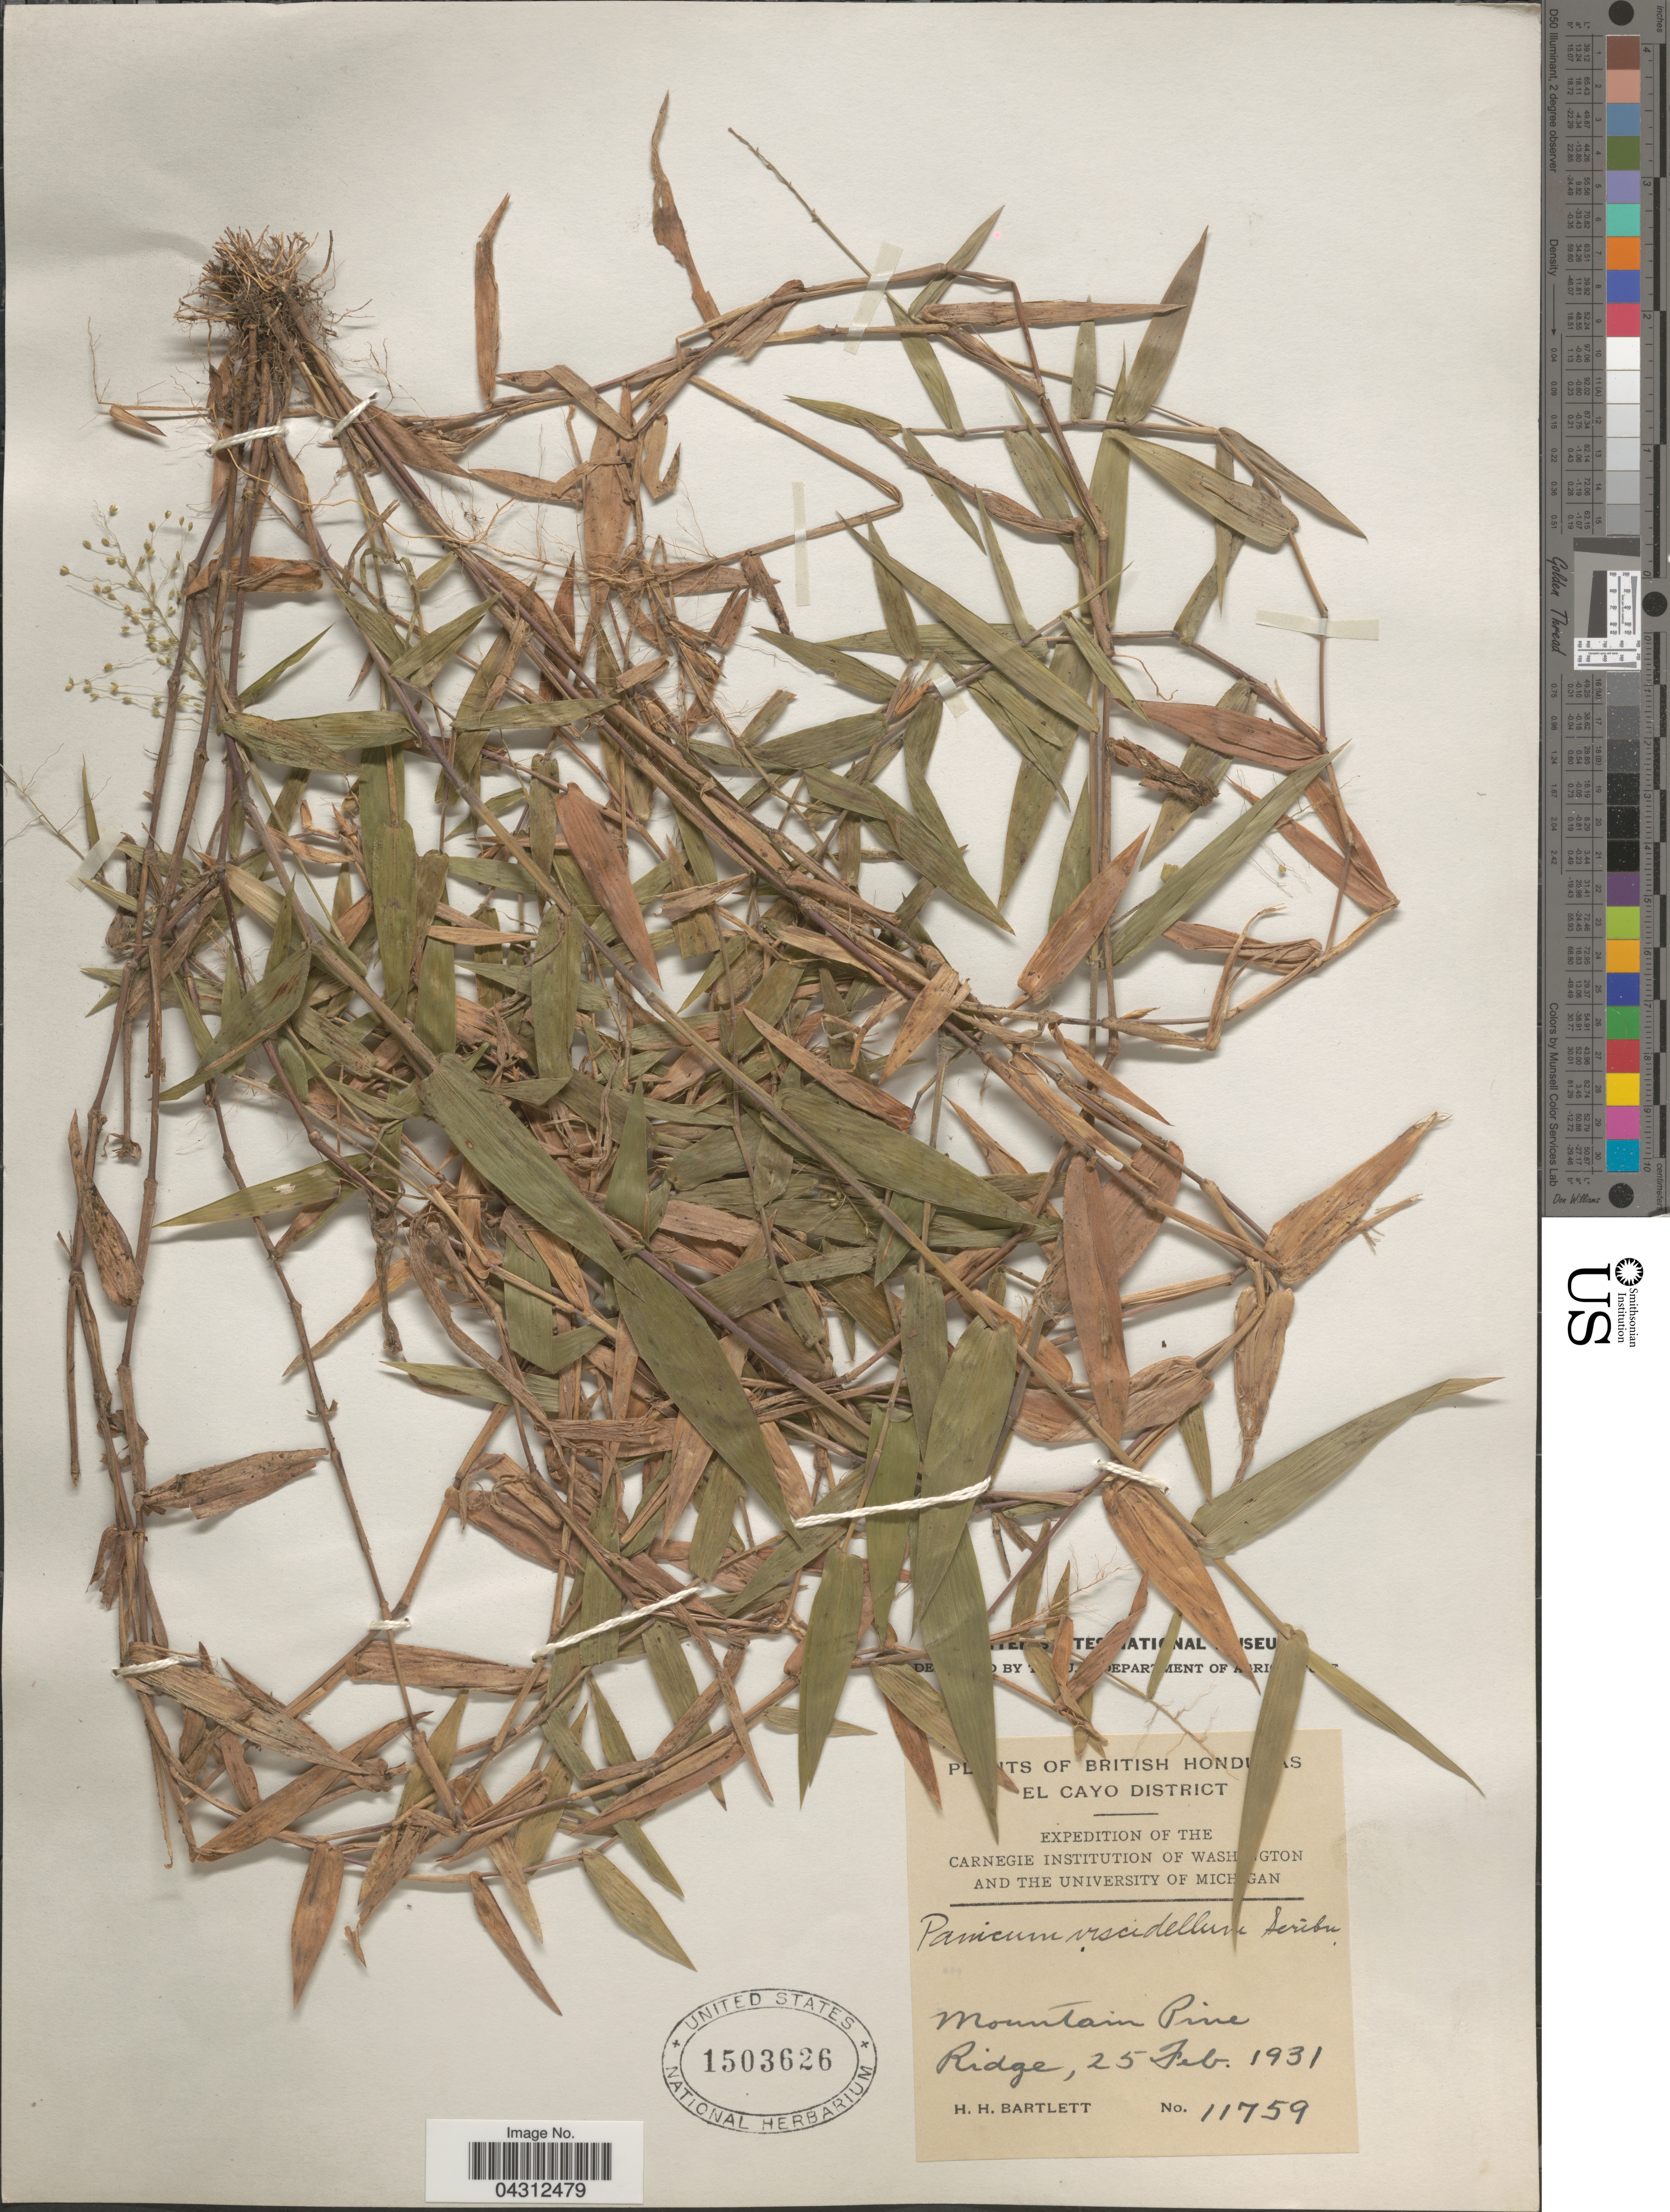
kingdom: Plantae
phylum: Tracheophyta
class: Liliopsida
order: Poales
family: Poaceae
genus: Dichanthelium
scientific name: Dichanthelium viscidellum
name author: (Scribn.) Gould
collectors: H. H. Bartlett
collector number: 11759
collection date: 1931-02-25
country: Belize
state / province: Cayo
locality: British Honduras. El Cayo District. Mountain Pine Ridge.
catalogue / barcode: US 1503626